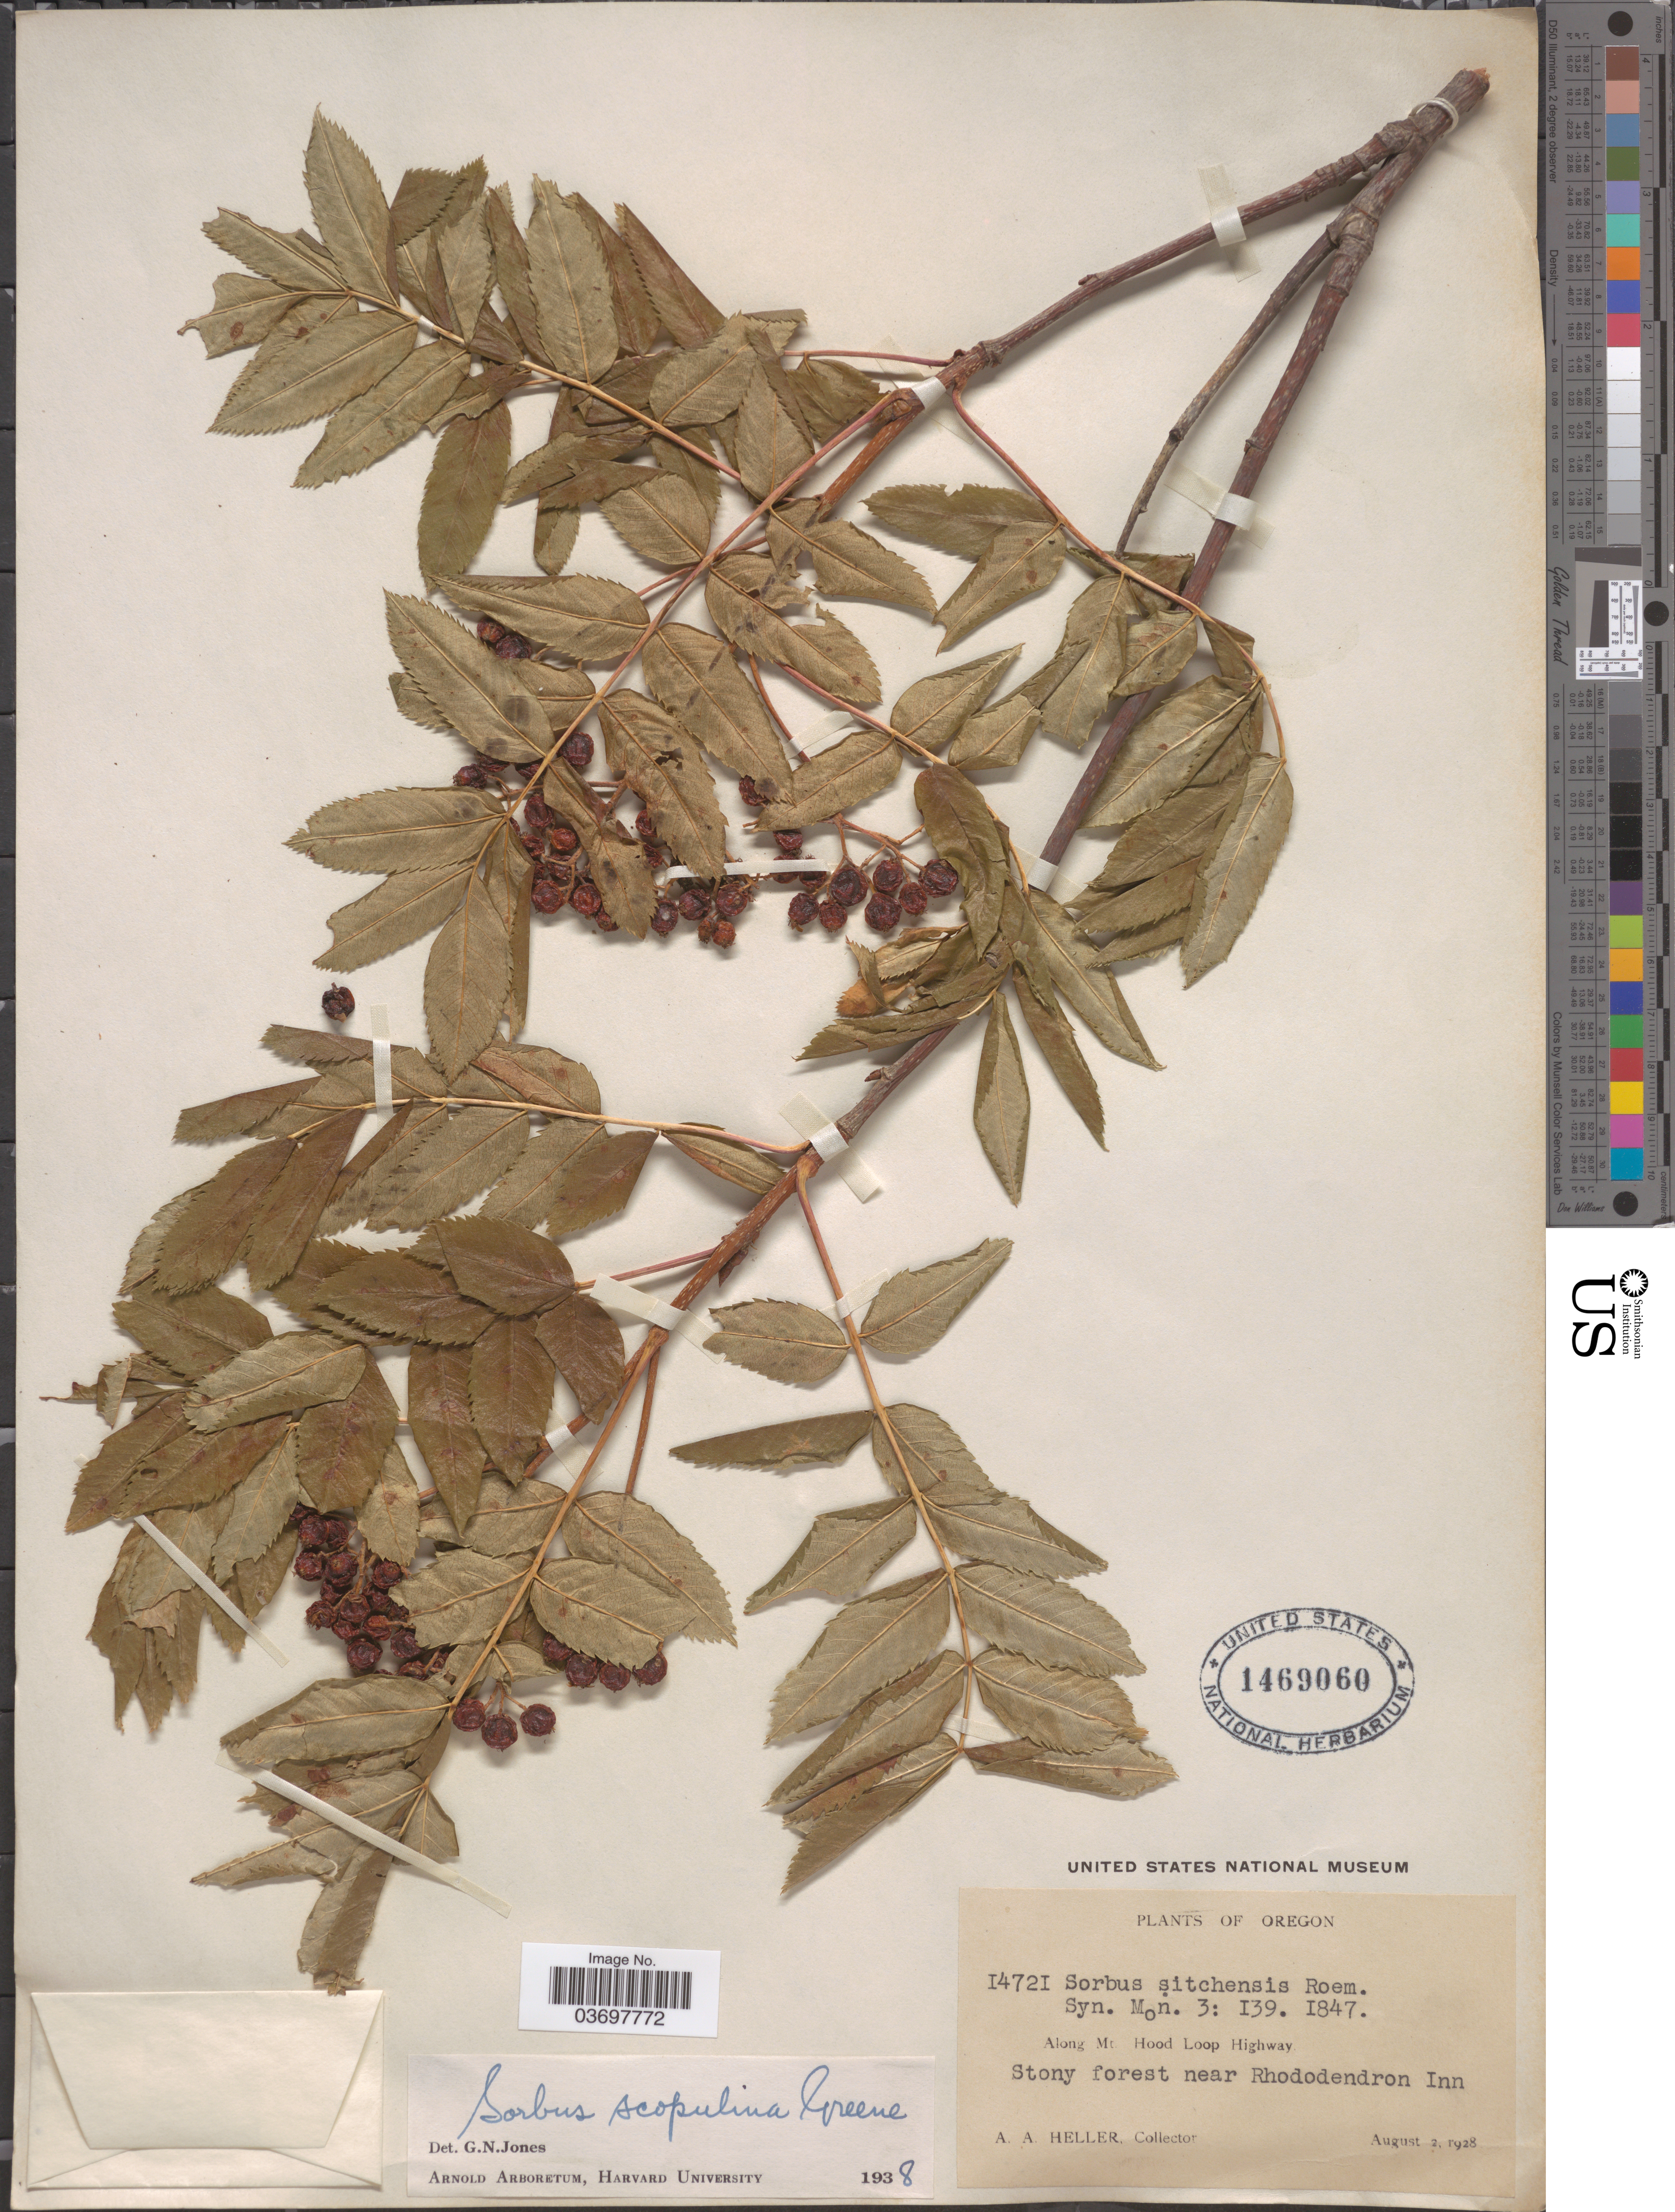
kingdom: Plantae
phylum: Tracheophyta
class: Magnoliopsida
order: Rosales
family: Rosaceae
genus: Sorbus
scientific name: Sorbus scopulina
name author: Greene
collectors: A. A. Heller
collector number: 14721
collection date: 1928-08-02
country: United States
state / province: Oregon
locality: Along Mt. Hood Loop Highway. Stony forest near Rhododendron Inn.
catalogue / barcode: US 1469060